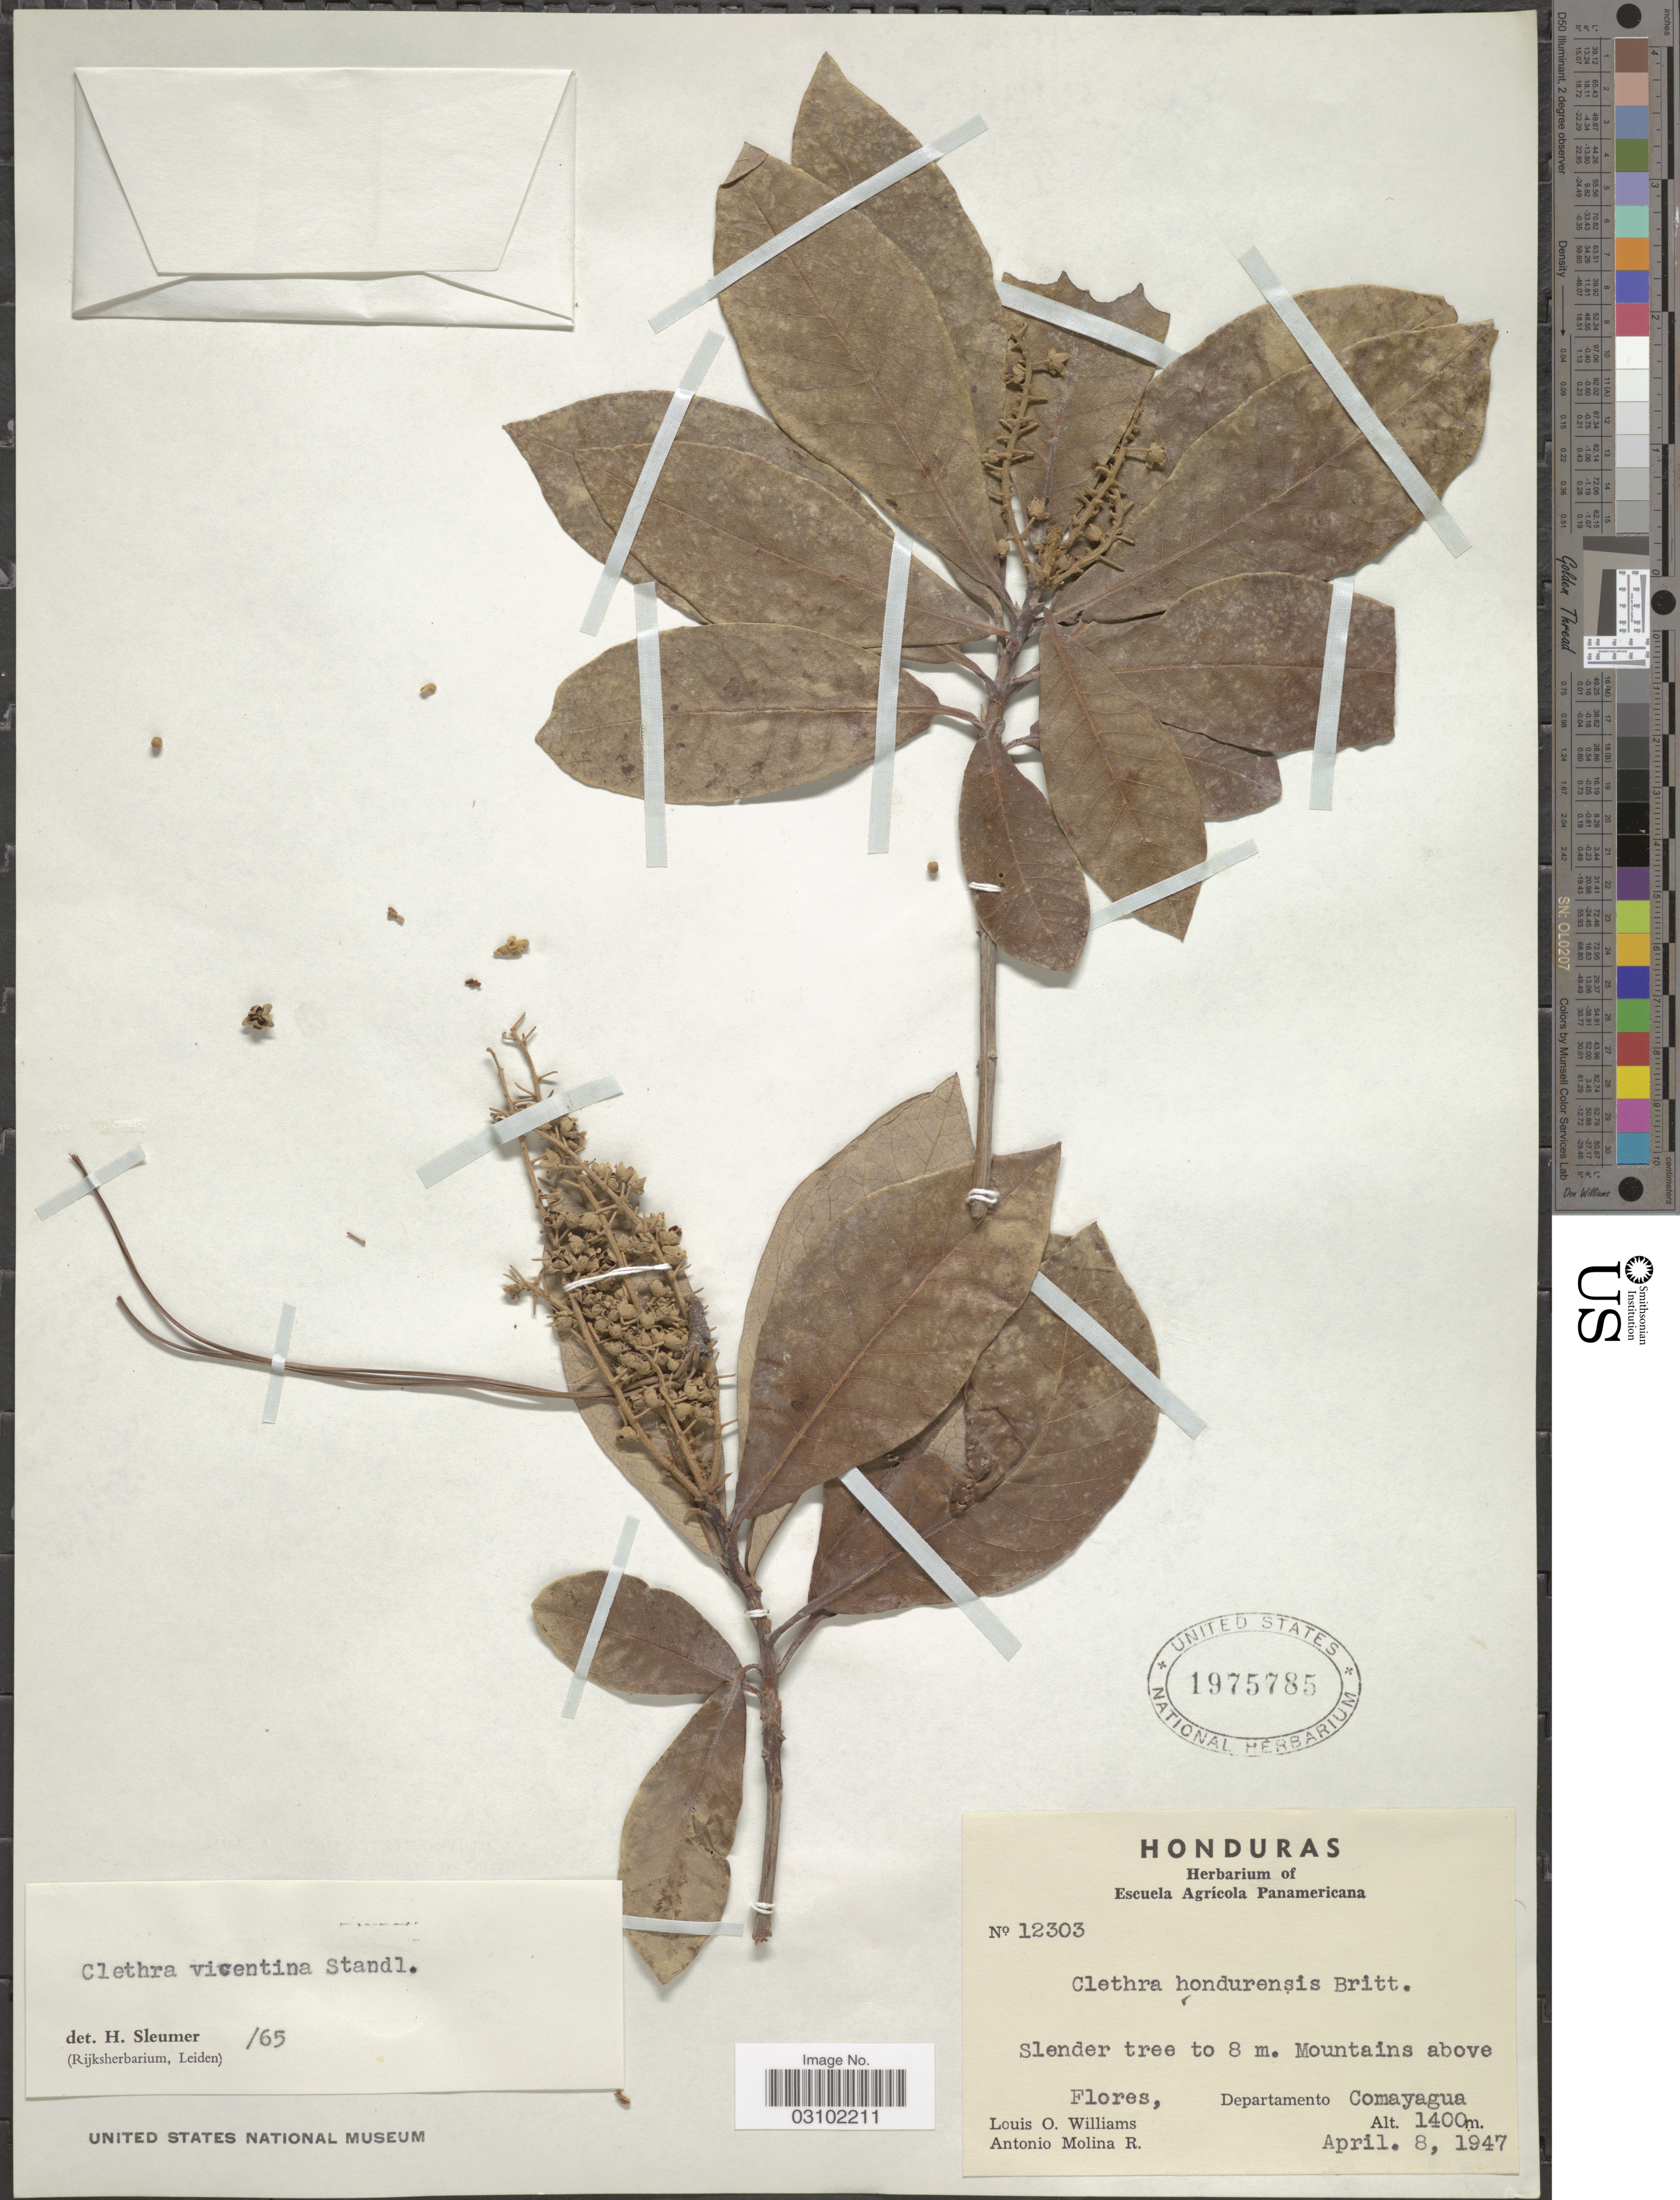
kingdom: Plantae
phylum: Tracheophyta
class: Magnoliopsida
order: Ericales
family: Clethraceae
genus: Clethra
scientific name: Clethra vicentina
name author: Standl.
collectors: L. O. Williams & A. Molina R.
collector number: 12303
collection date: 1947-04-08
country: Honduras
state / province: Comayagua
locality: Mountains above Flores, Departamento Comayagua.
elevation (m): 1400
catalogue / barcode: US 1975785